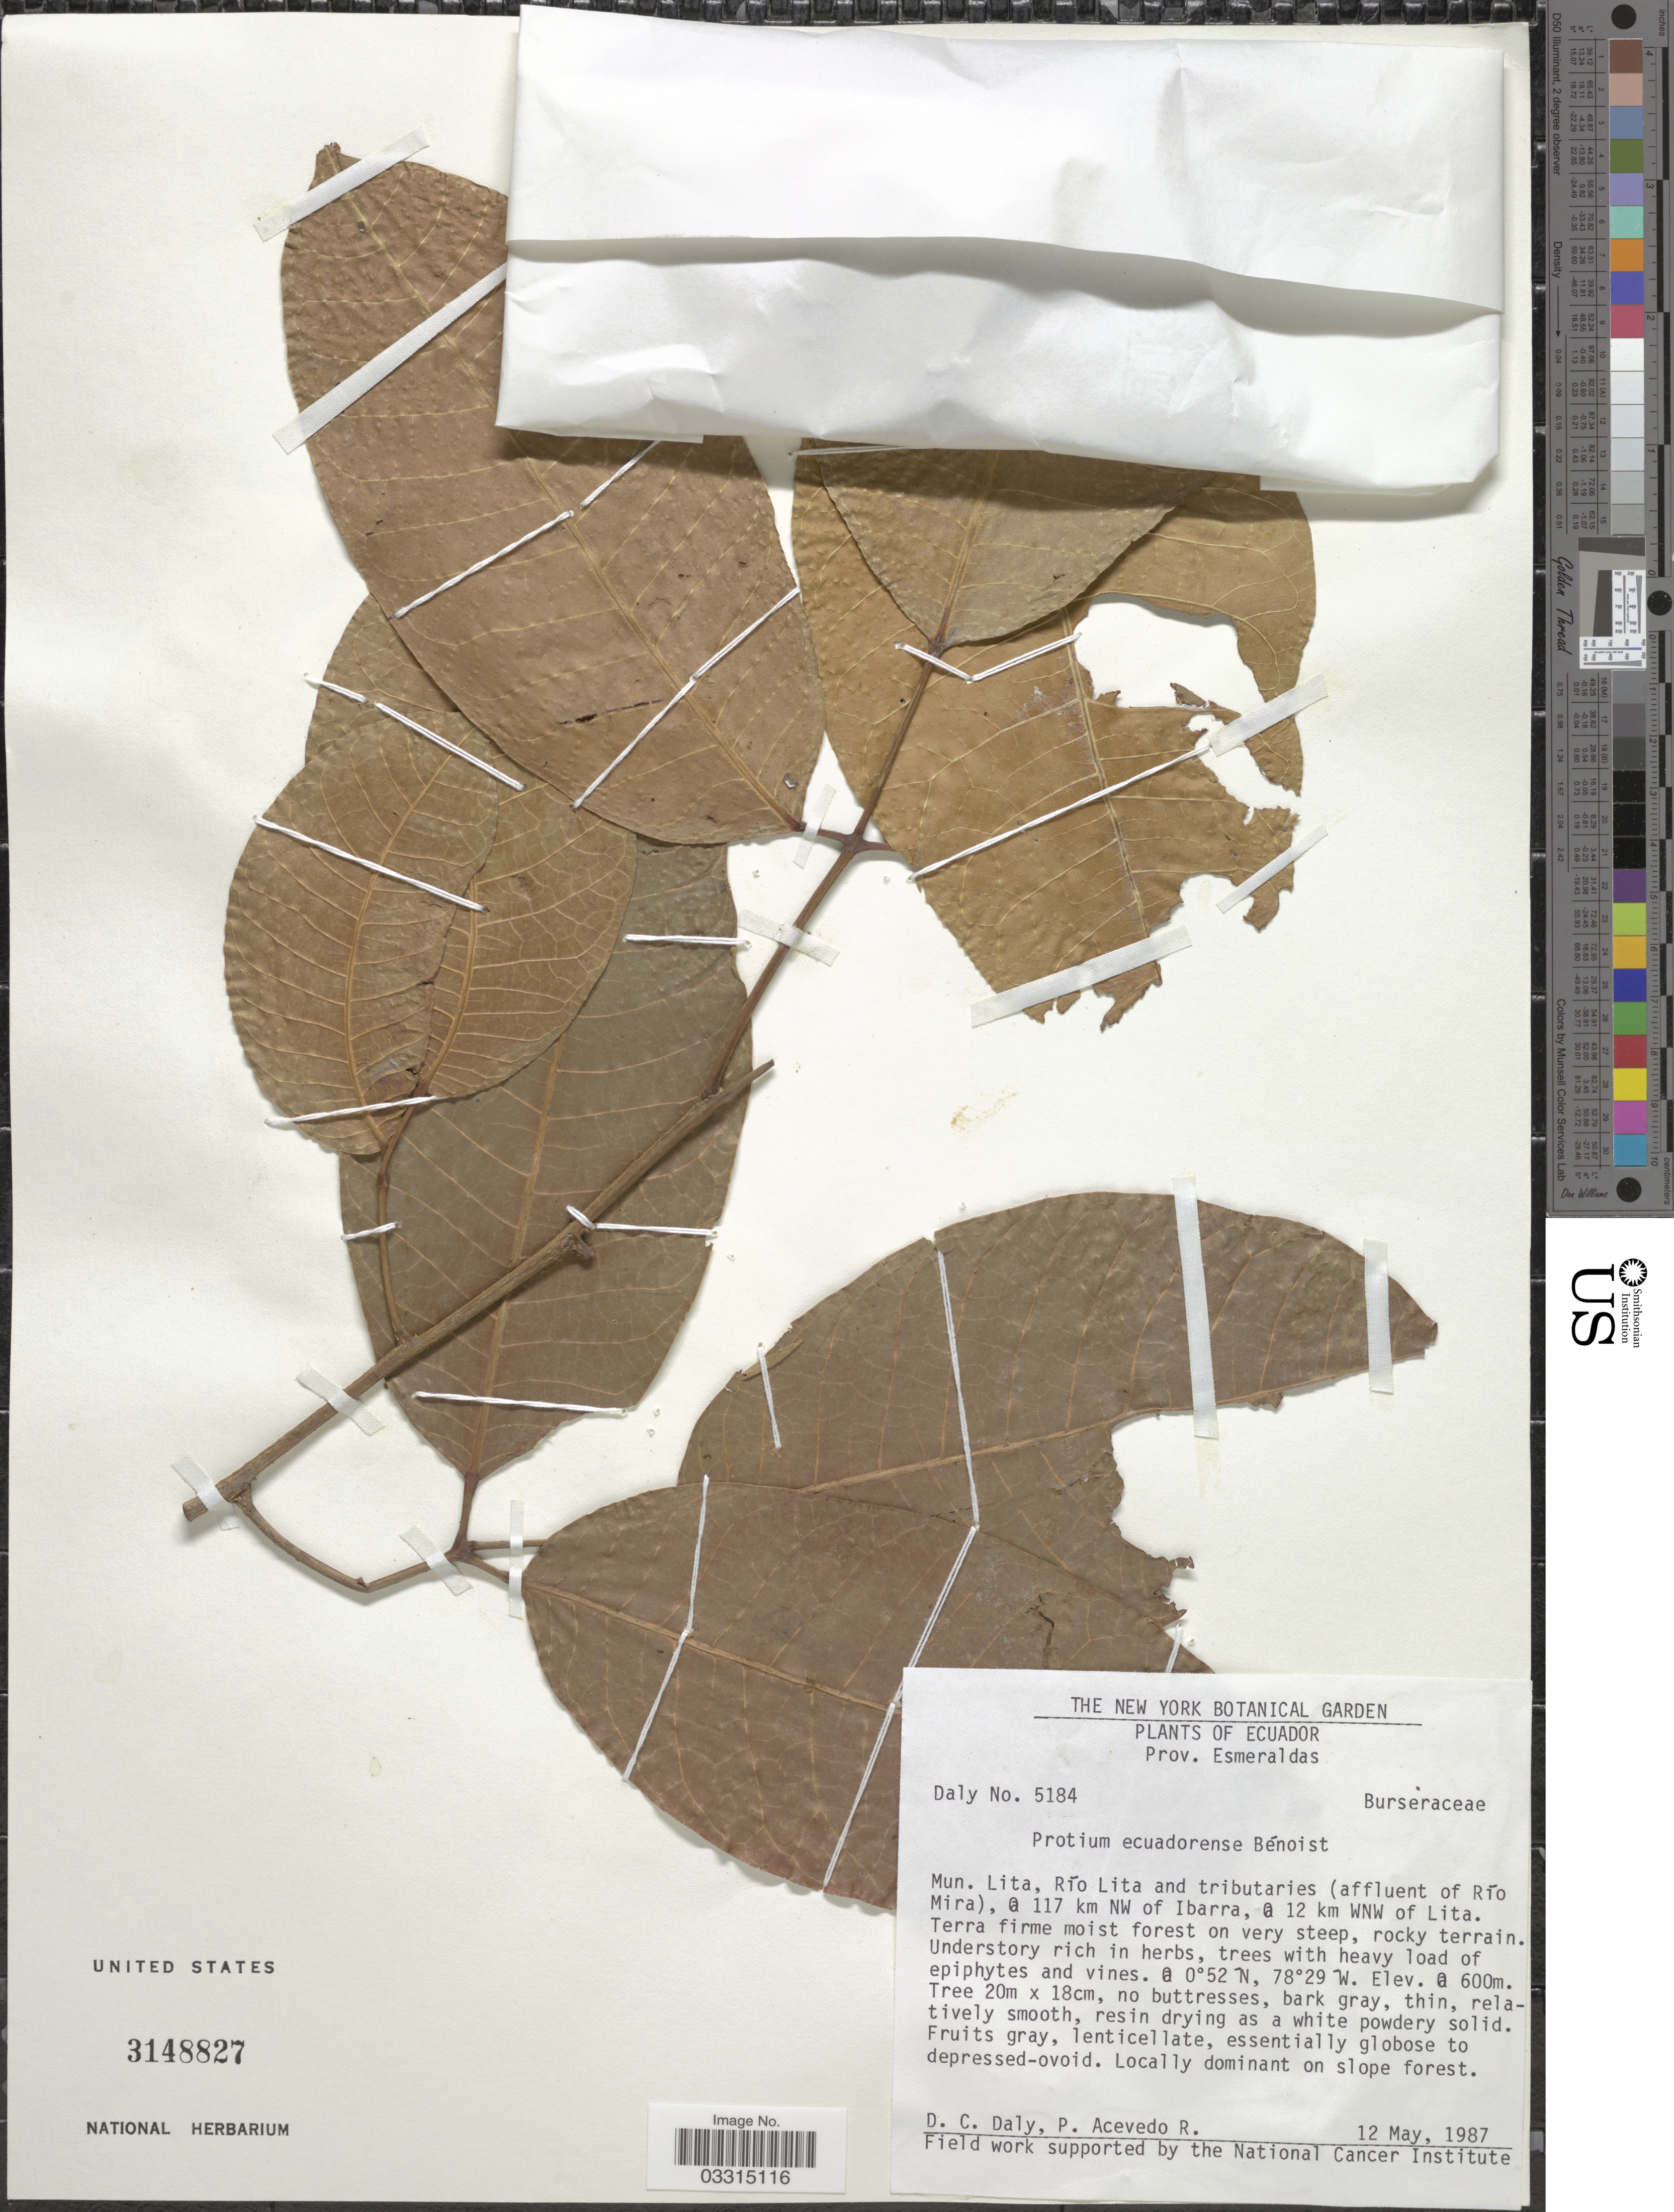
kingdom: Plantae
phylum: Tracheophyta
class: Magnoliopsida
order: Sapindales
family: Burseraceae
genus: Protium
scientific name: Protium ecuadorense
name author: Benoist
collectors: D. C. Daly & P. Acevedo R.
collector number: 5184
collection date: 1987-05-12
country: Ecuador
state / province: Esmeraldas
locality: Mun. Lita, Río Lita and tributaries (affluent of Río Mira), 0 [interpreted] 117 km NW of Ibarra, 0 [interpreted] 12 km WNW of Lita.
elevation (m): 600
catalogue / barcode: US 3148827